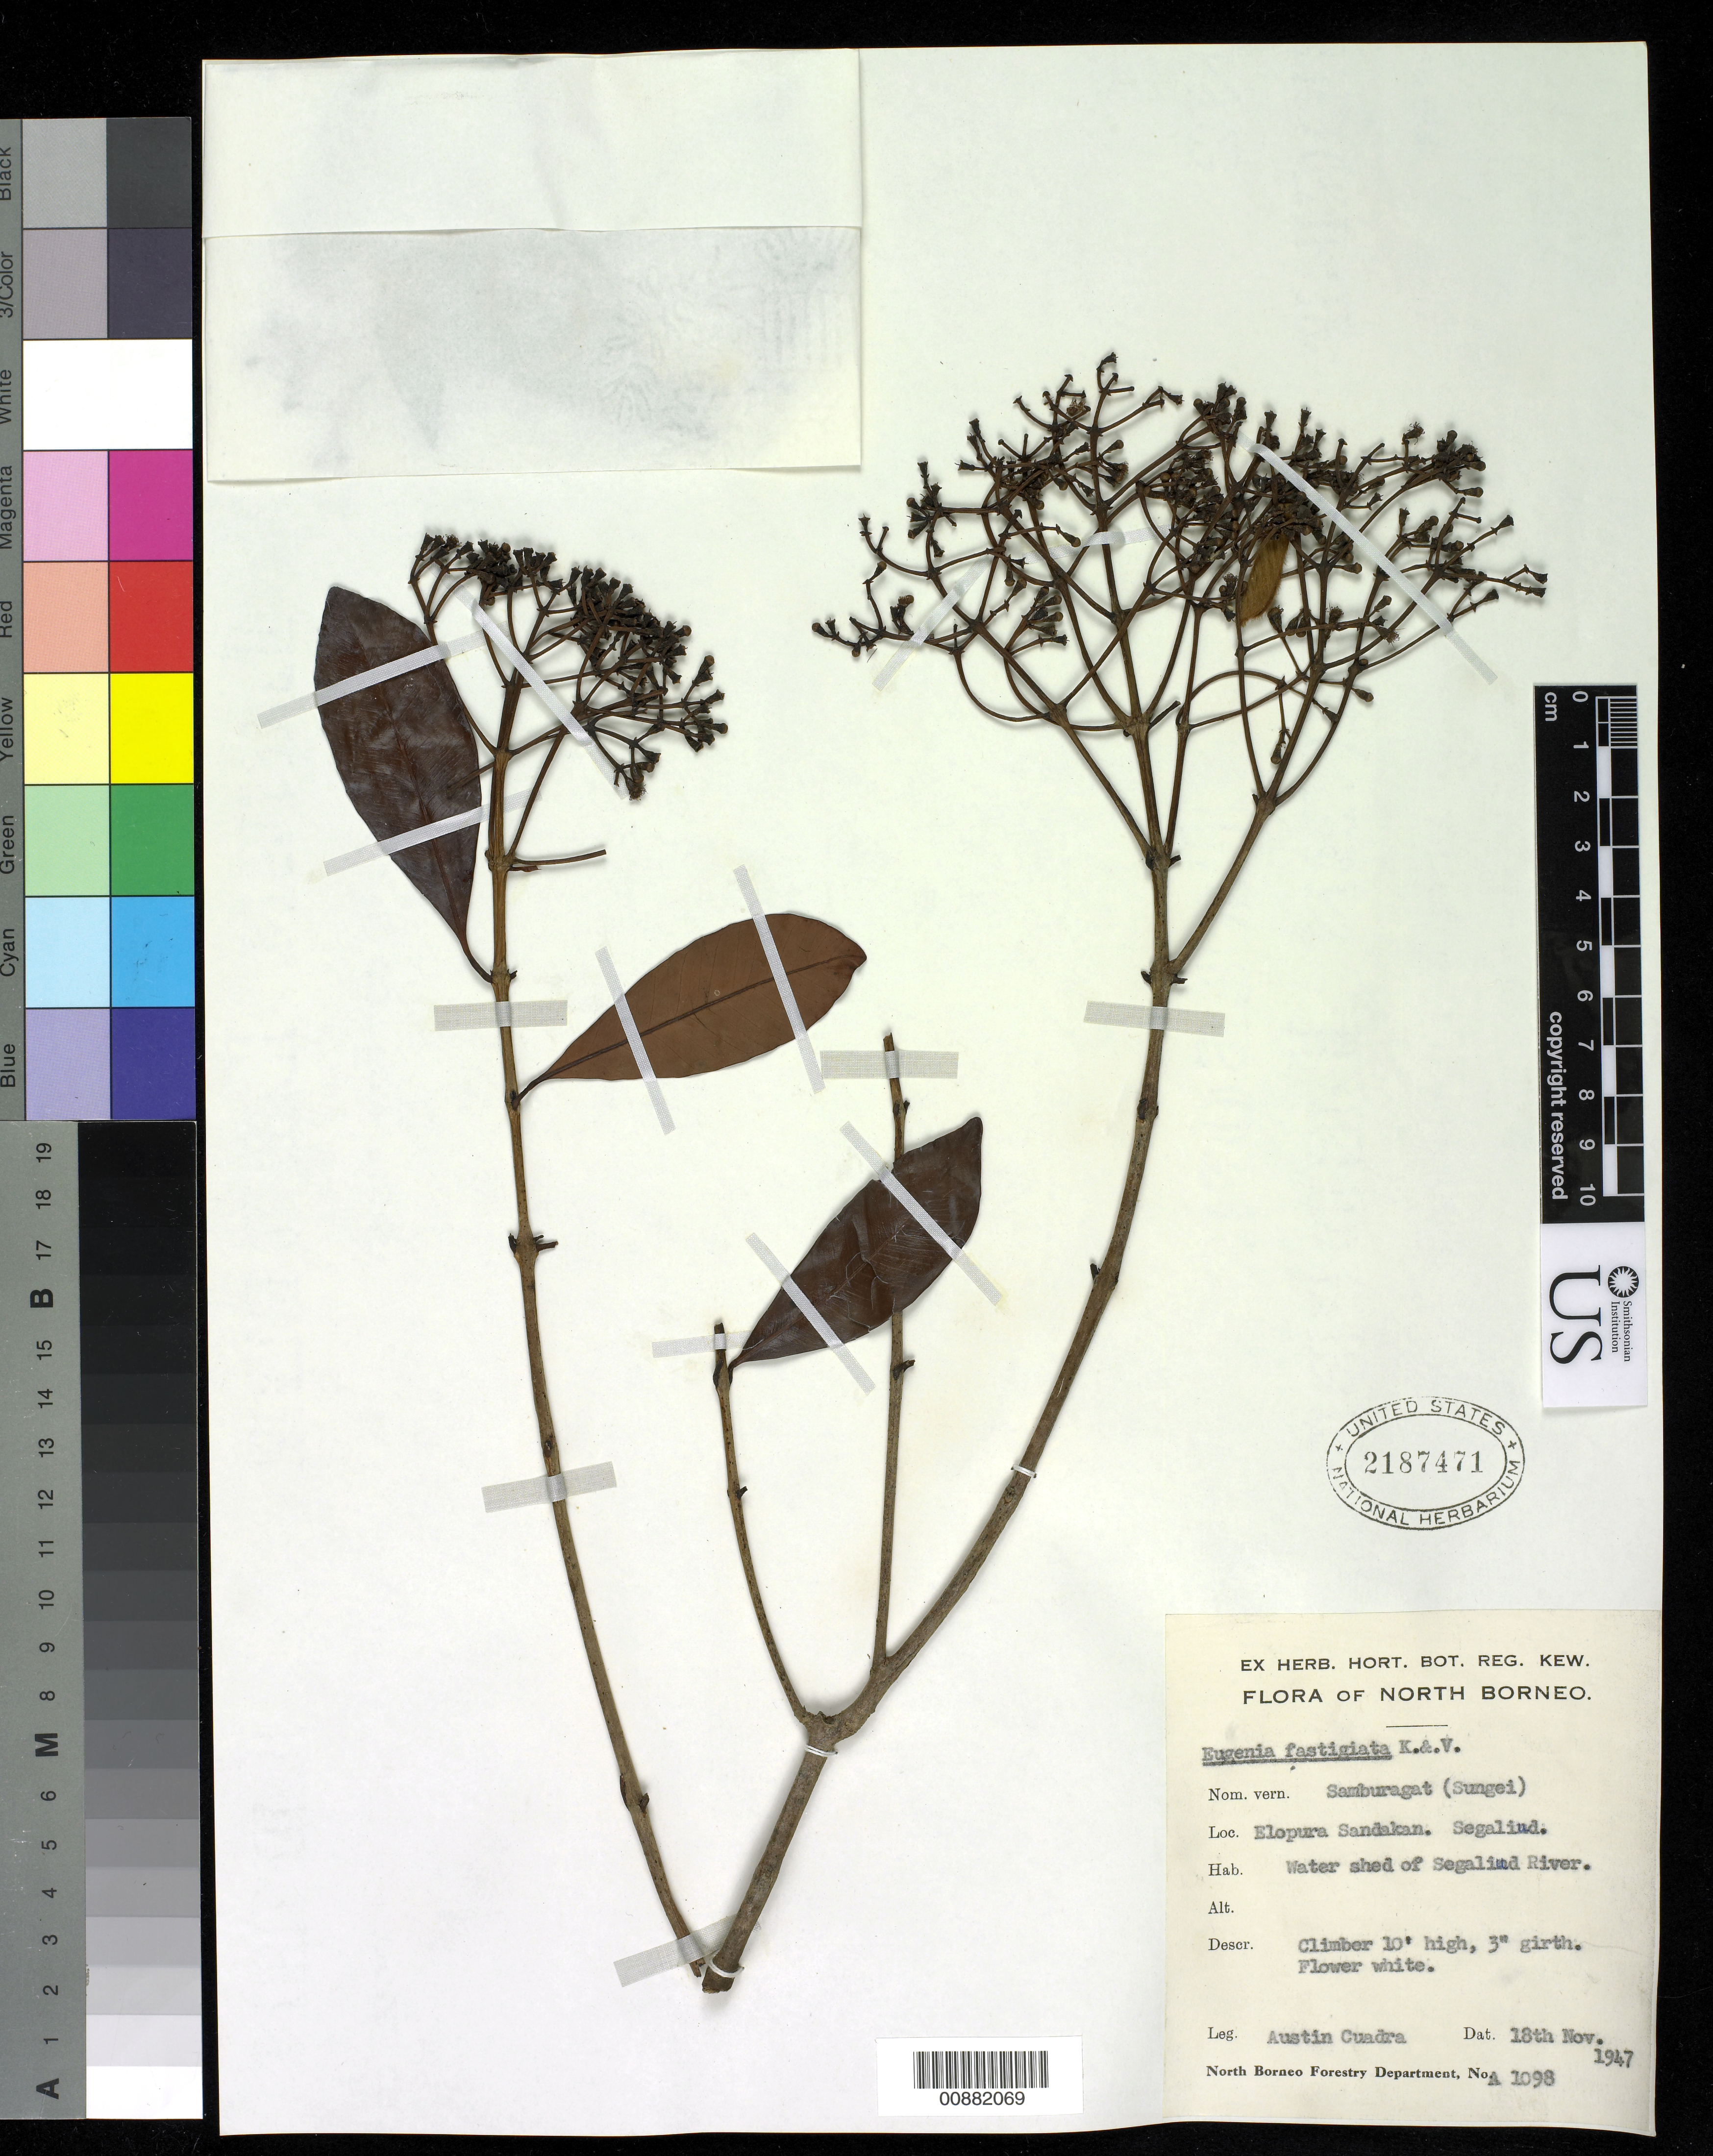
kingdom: Plantae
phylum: Tracheophyta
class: Magnoliopsida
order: Myrtales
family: Myrtaceae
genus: Syzygium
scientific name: Syzygium fastigiatum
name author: (Blume) Merr. & L.M. Perry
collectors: A. Cuadra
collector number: A 1098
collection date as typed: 18 Nov 1947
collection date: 1947-11-18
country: Malaysia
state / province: Sabah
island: Borneo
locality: North Borneo, Elopura Sandakan. Segaliud.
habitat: Watershed of Segaliud River.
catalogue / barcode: US 2187471